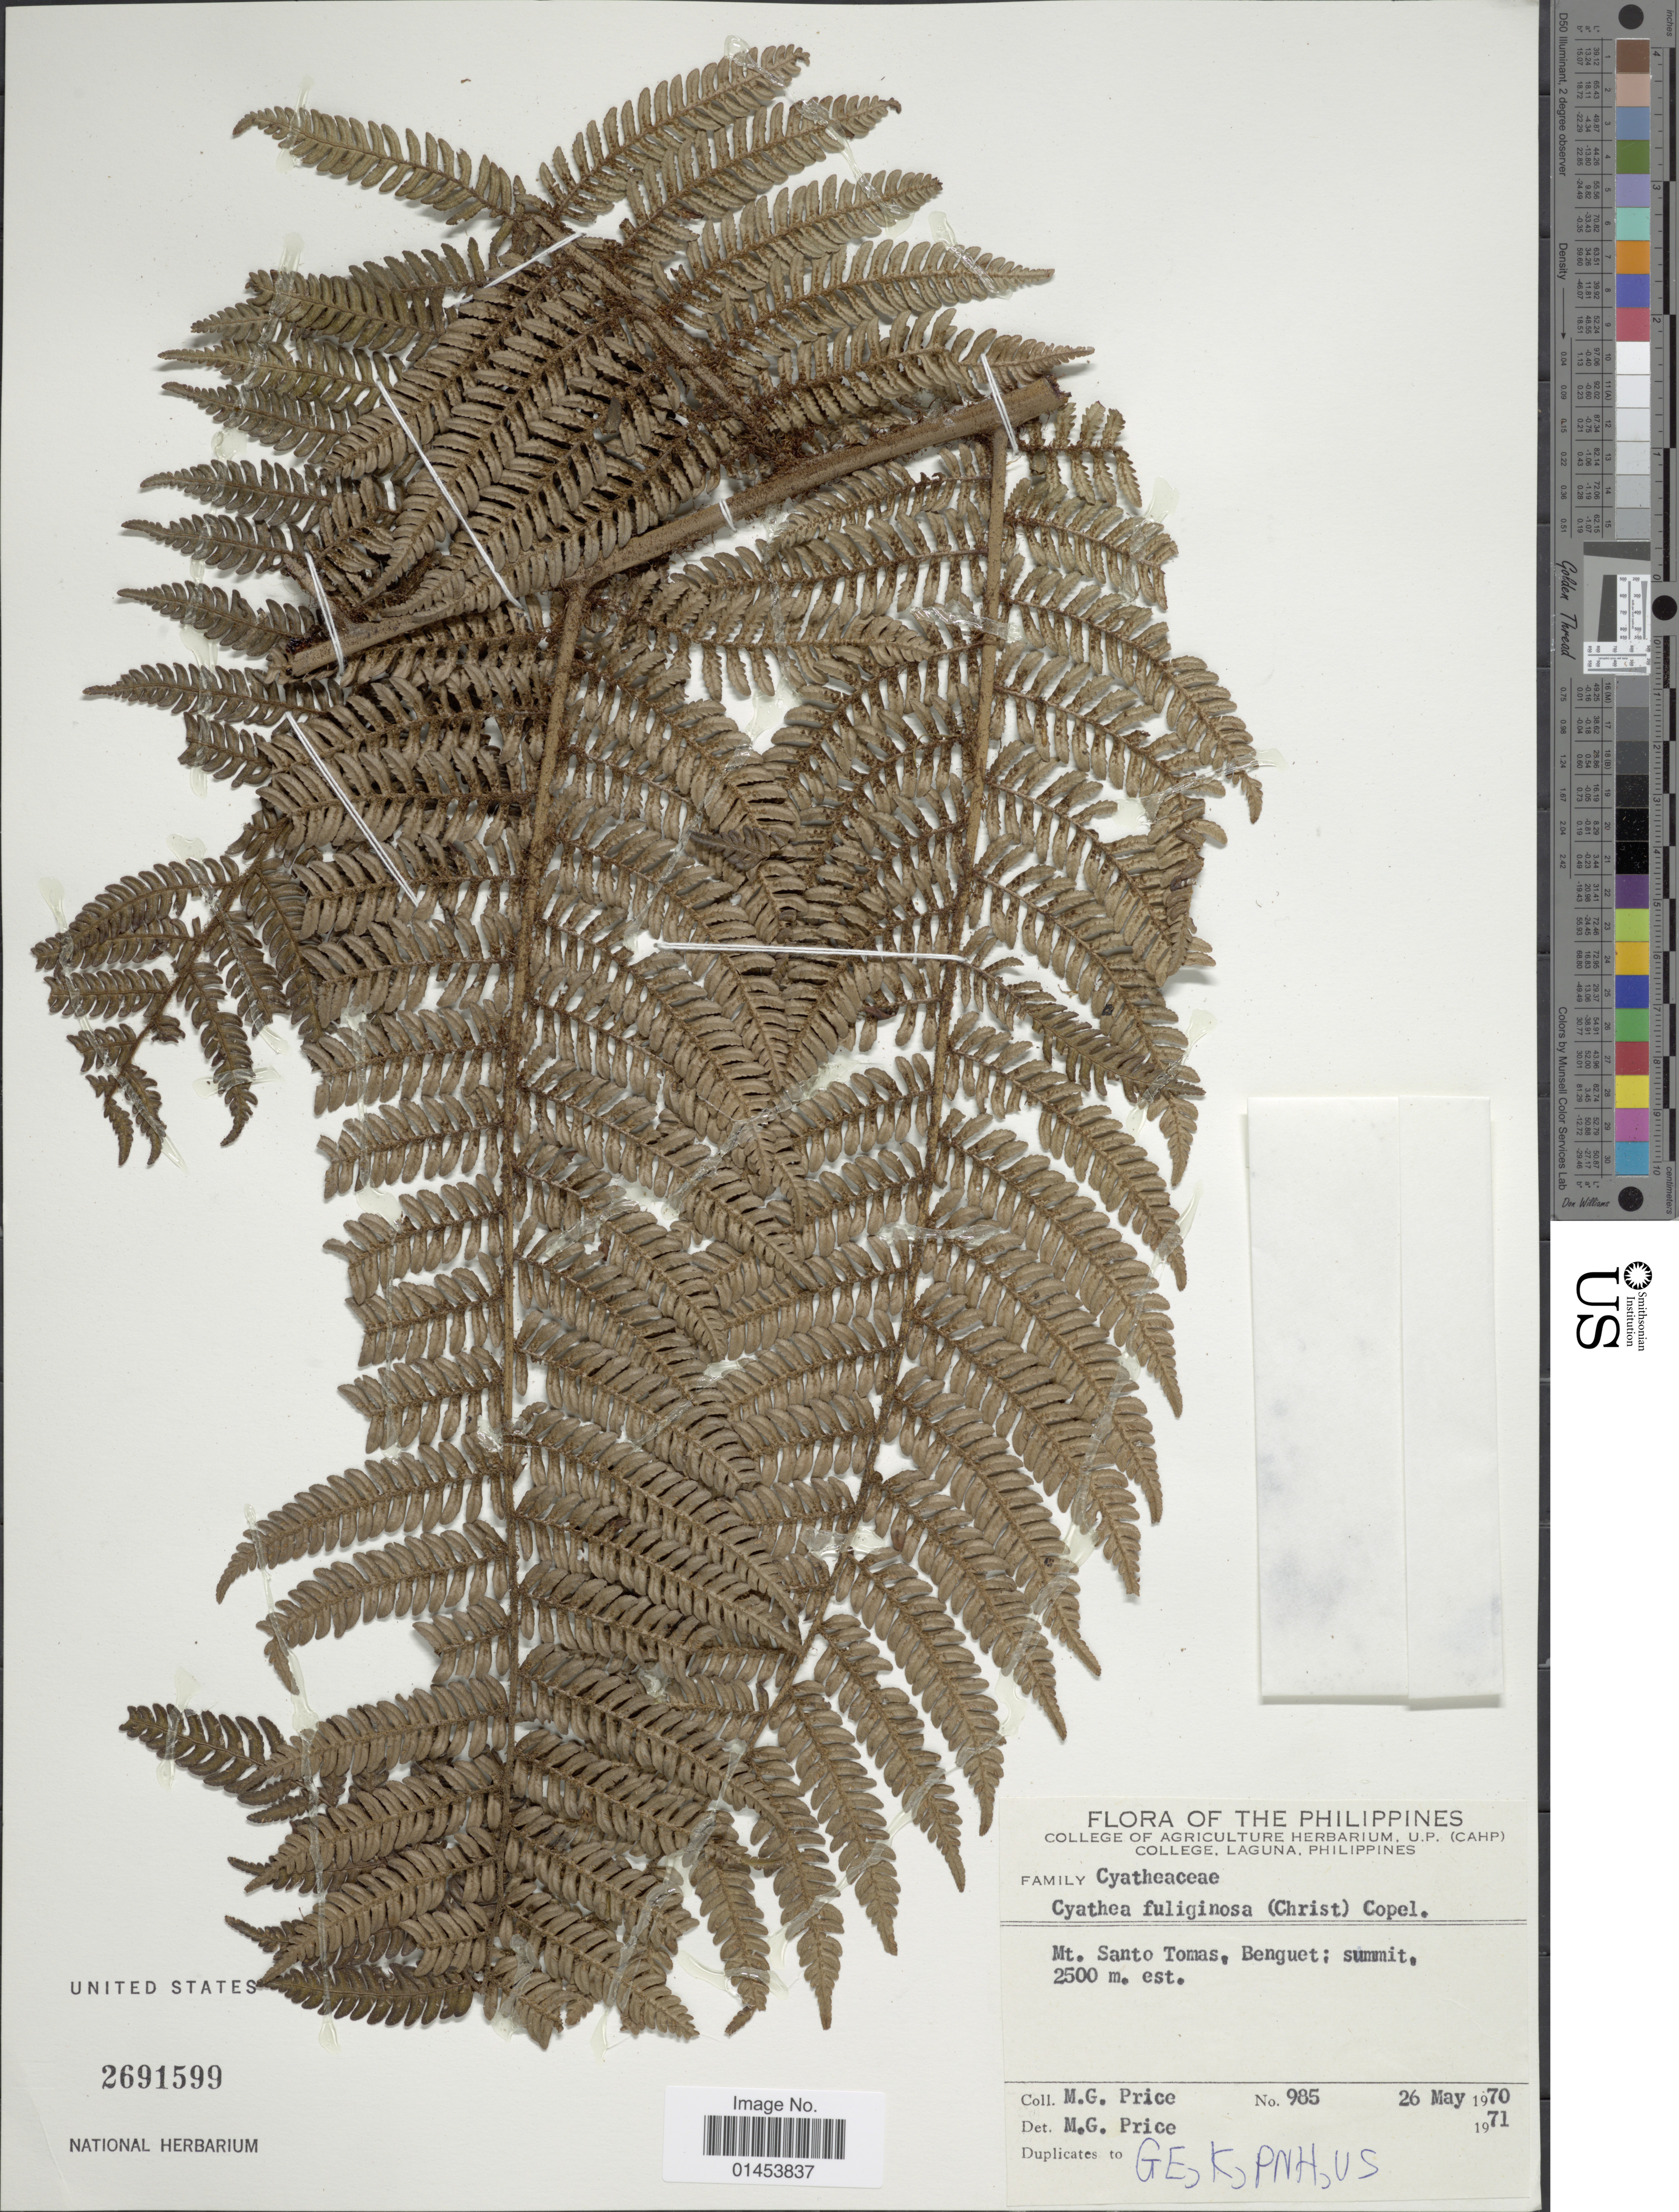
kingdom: Plantae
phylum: Tracheophyta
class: Polypodiopsida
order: Cyatheales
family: Cyatheaceae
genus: Cyathea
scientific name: Cyathea fuliginosa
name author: (Christ) Copel.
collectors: M. G. Price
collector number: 985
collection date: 1970-05-26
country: Philippines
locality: Mt. Santo Thomas, Benguet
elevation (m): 2500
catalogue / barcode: US 2691599